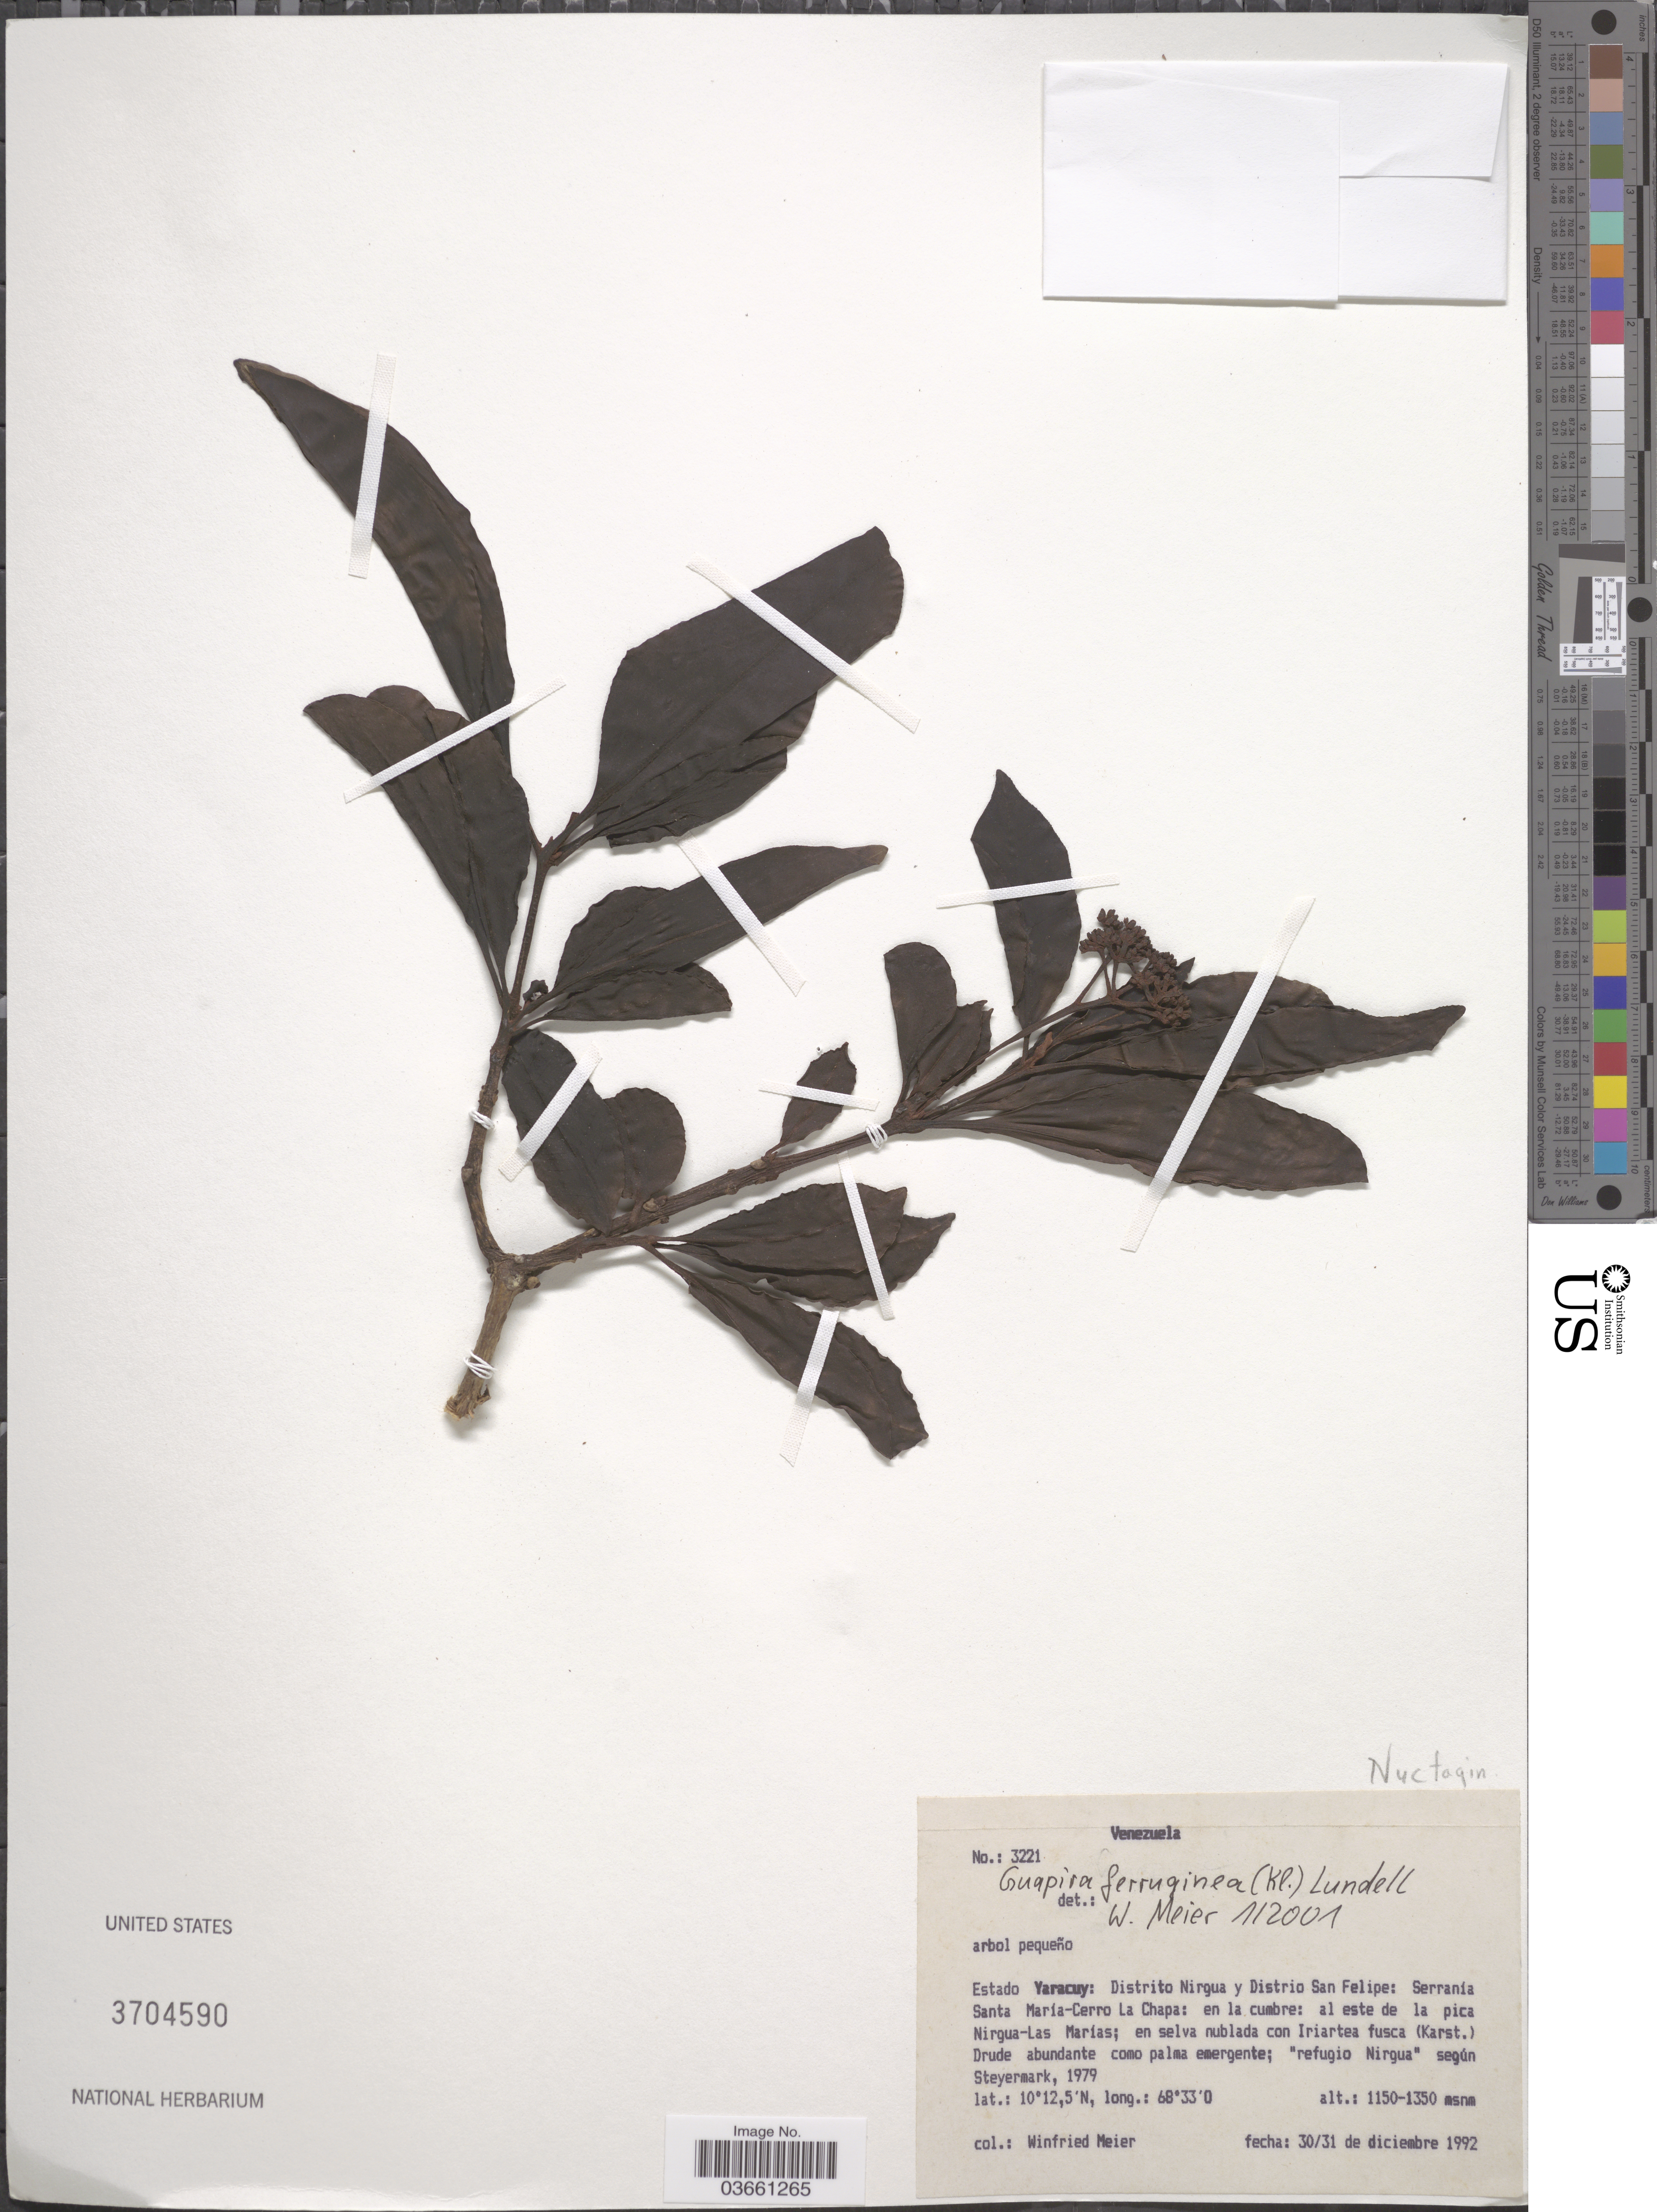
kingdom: Plantae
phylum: Tracheophyta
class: Magnoliopsida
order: Caryophyllales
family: Nyctaginaceae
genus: Guapira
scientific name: Guapira ferruginea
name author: (Klotzsch ex Choisy) Lundell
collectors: W. Meier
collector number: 3221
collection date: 1992-12-30/1992-12-31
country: Venezuela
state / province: Yaracuy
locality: Distrito Nirgua y Distrito San Felipe: Serranía Santa María-Cerro La Chapa: en la cumbre: al este de la pica Nirgua-Las Marías. "refugio Nirgua".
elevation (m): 1150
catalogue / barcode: US 3704590